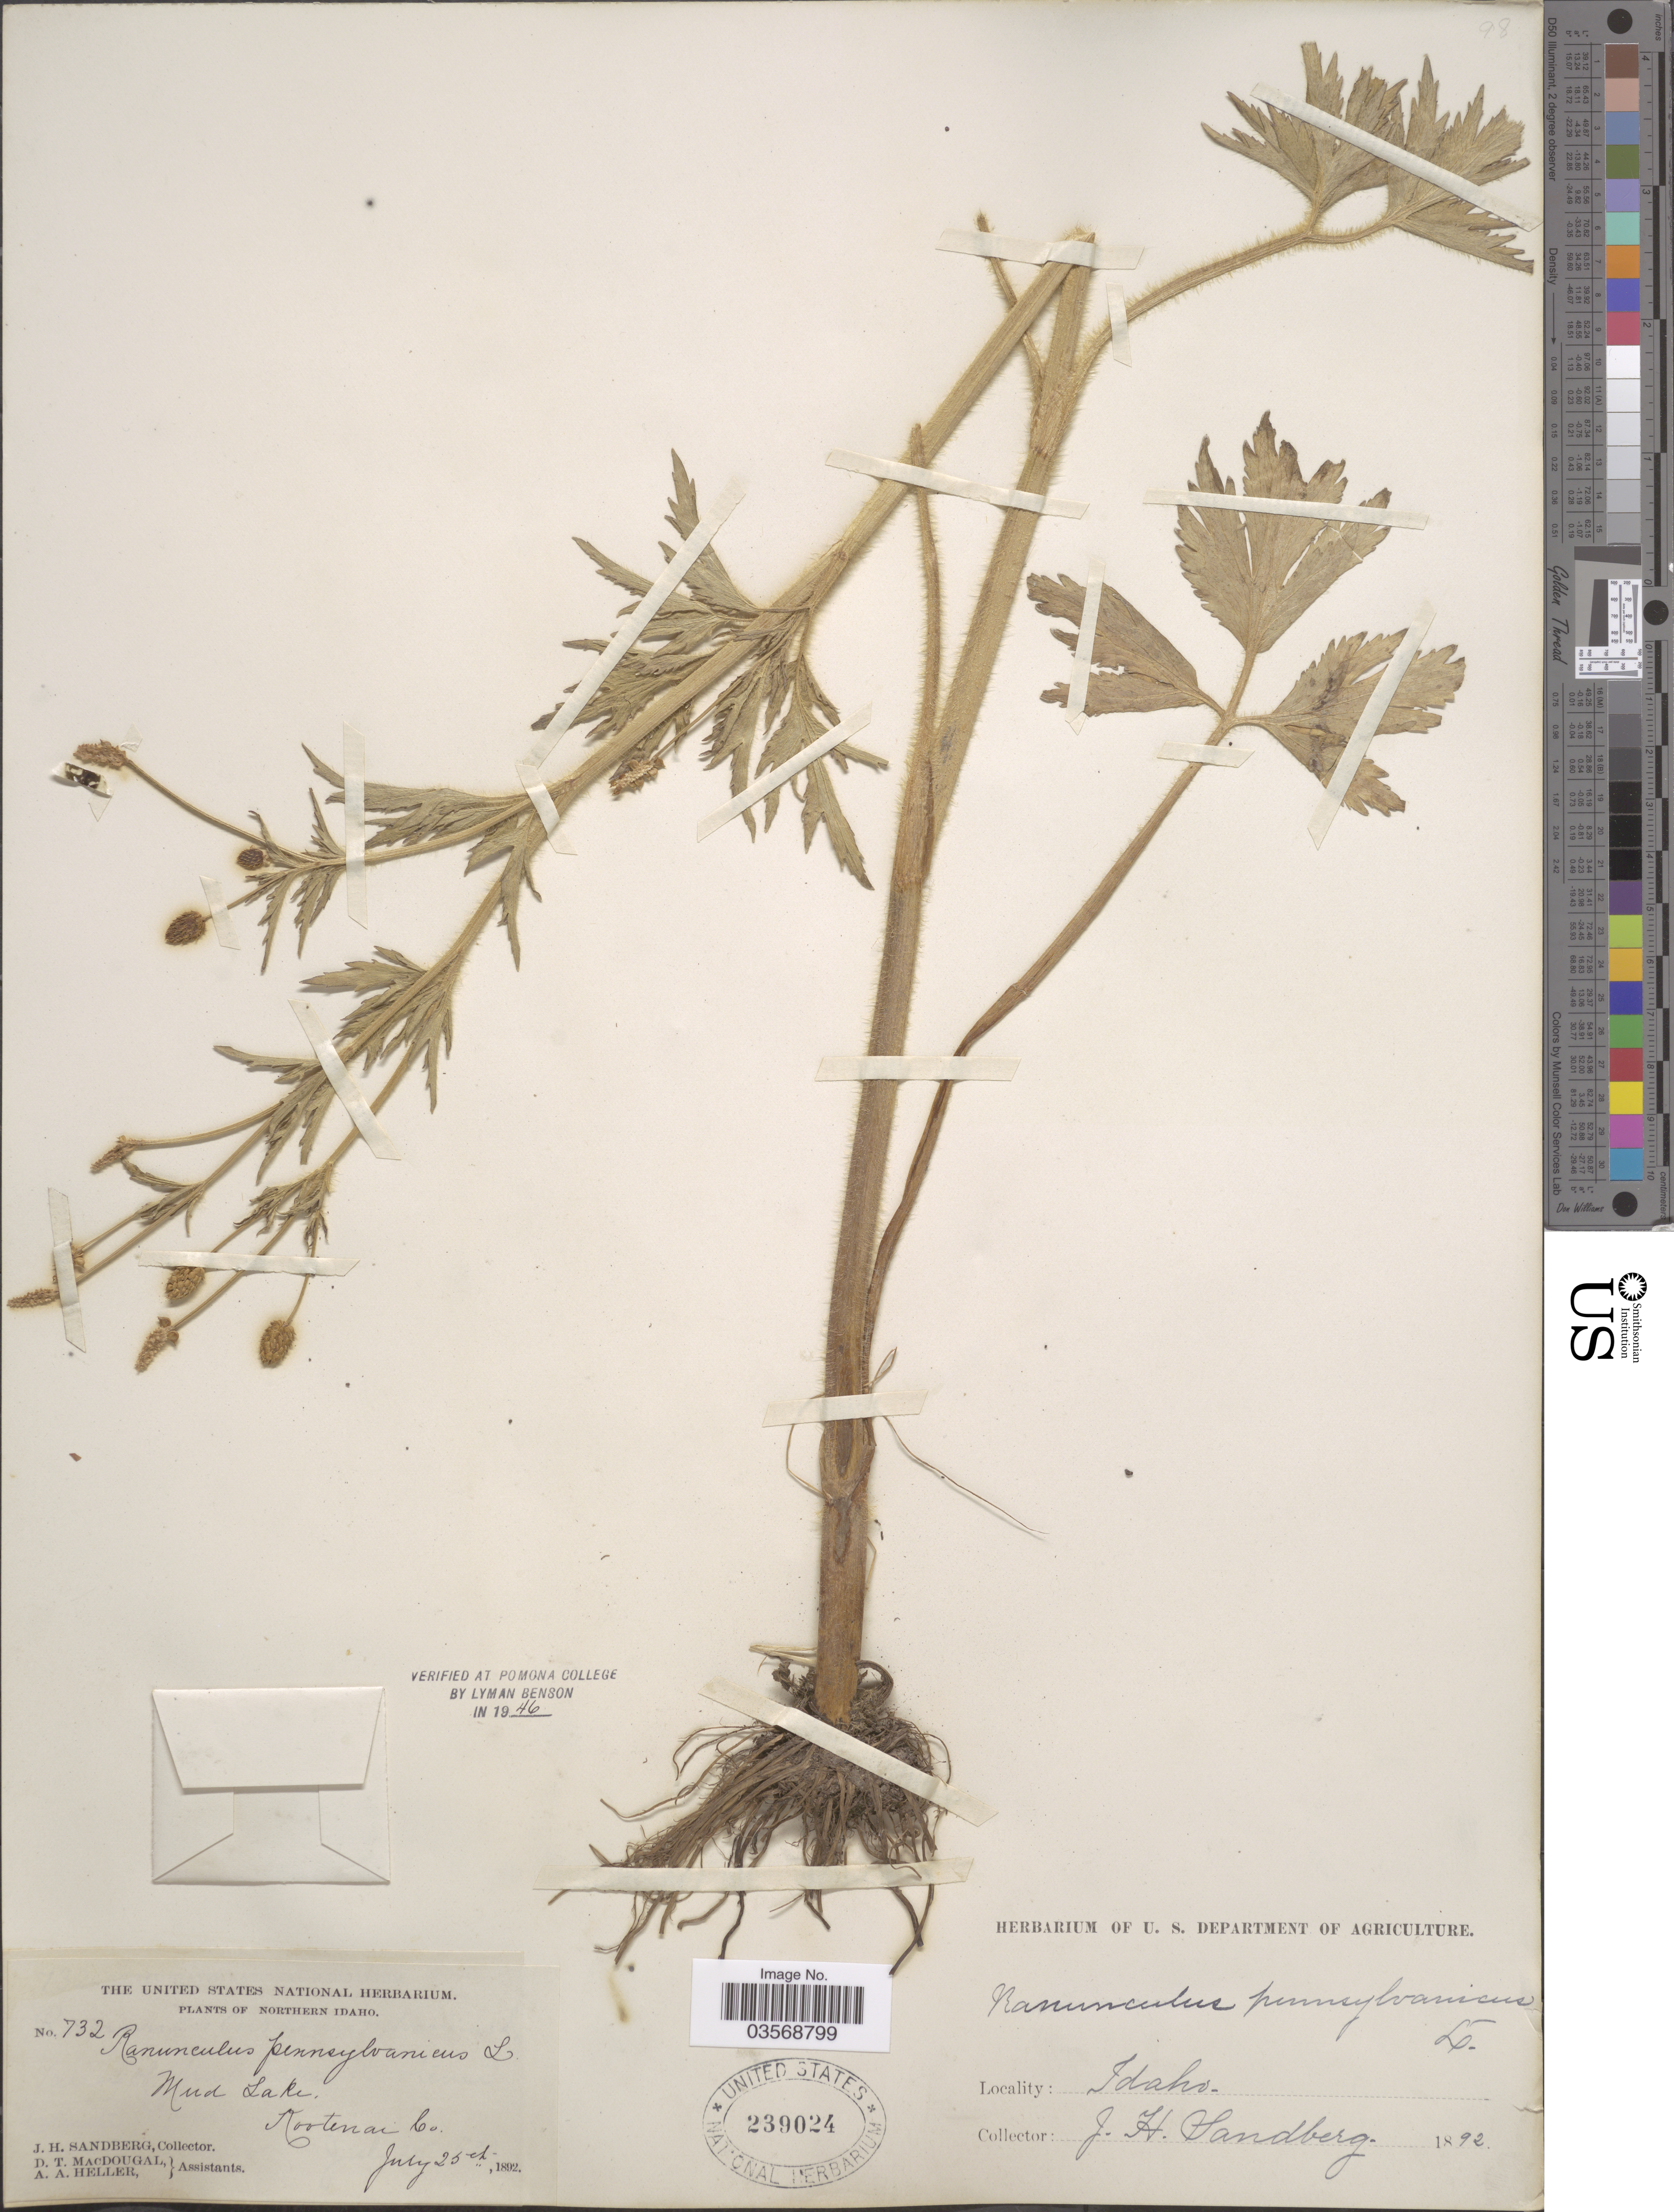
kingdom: Plantae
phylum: Tracheophyta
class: Magnoliopsida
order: Ranunculales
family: Ranunculaceae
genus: Ranunculus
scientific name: Ranunculus pensylvanicus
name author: L. f.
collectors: J. H. Sandberg, D. T. MacDougal & A. A. Heller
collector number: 732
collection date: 1892-07-25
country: United States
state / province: Idaho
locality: Northern Idaho. Mud Lake. Kootenai Co.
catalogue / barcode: US 239024